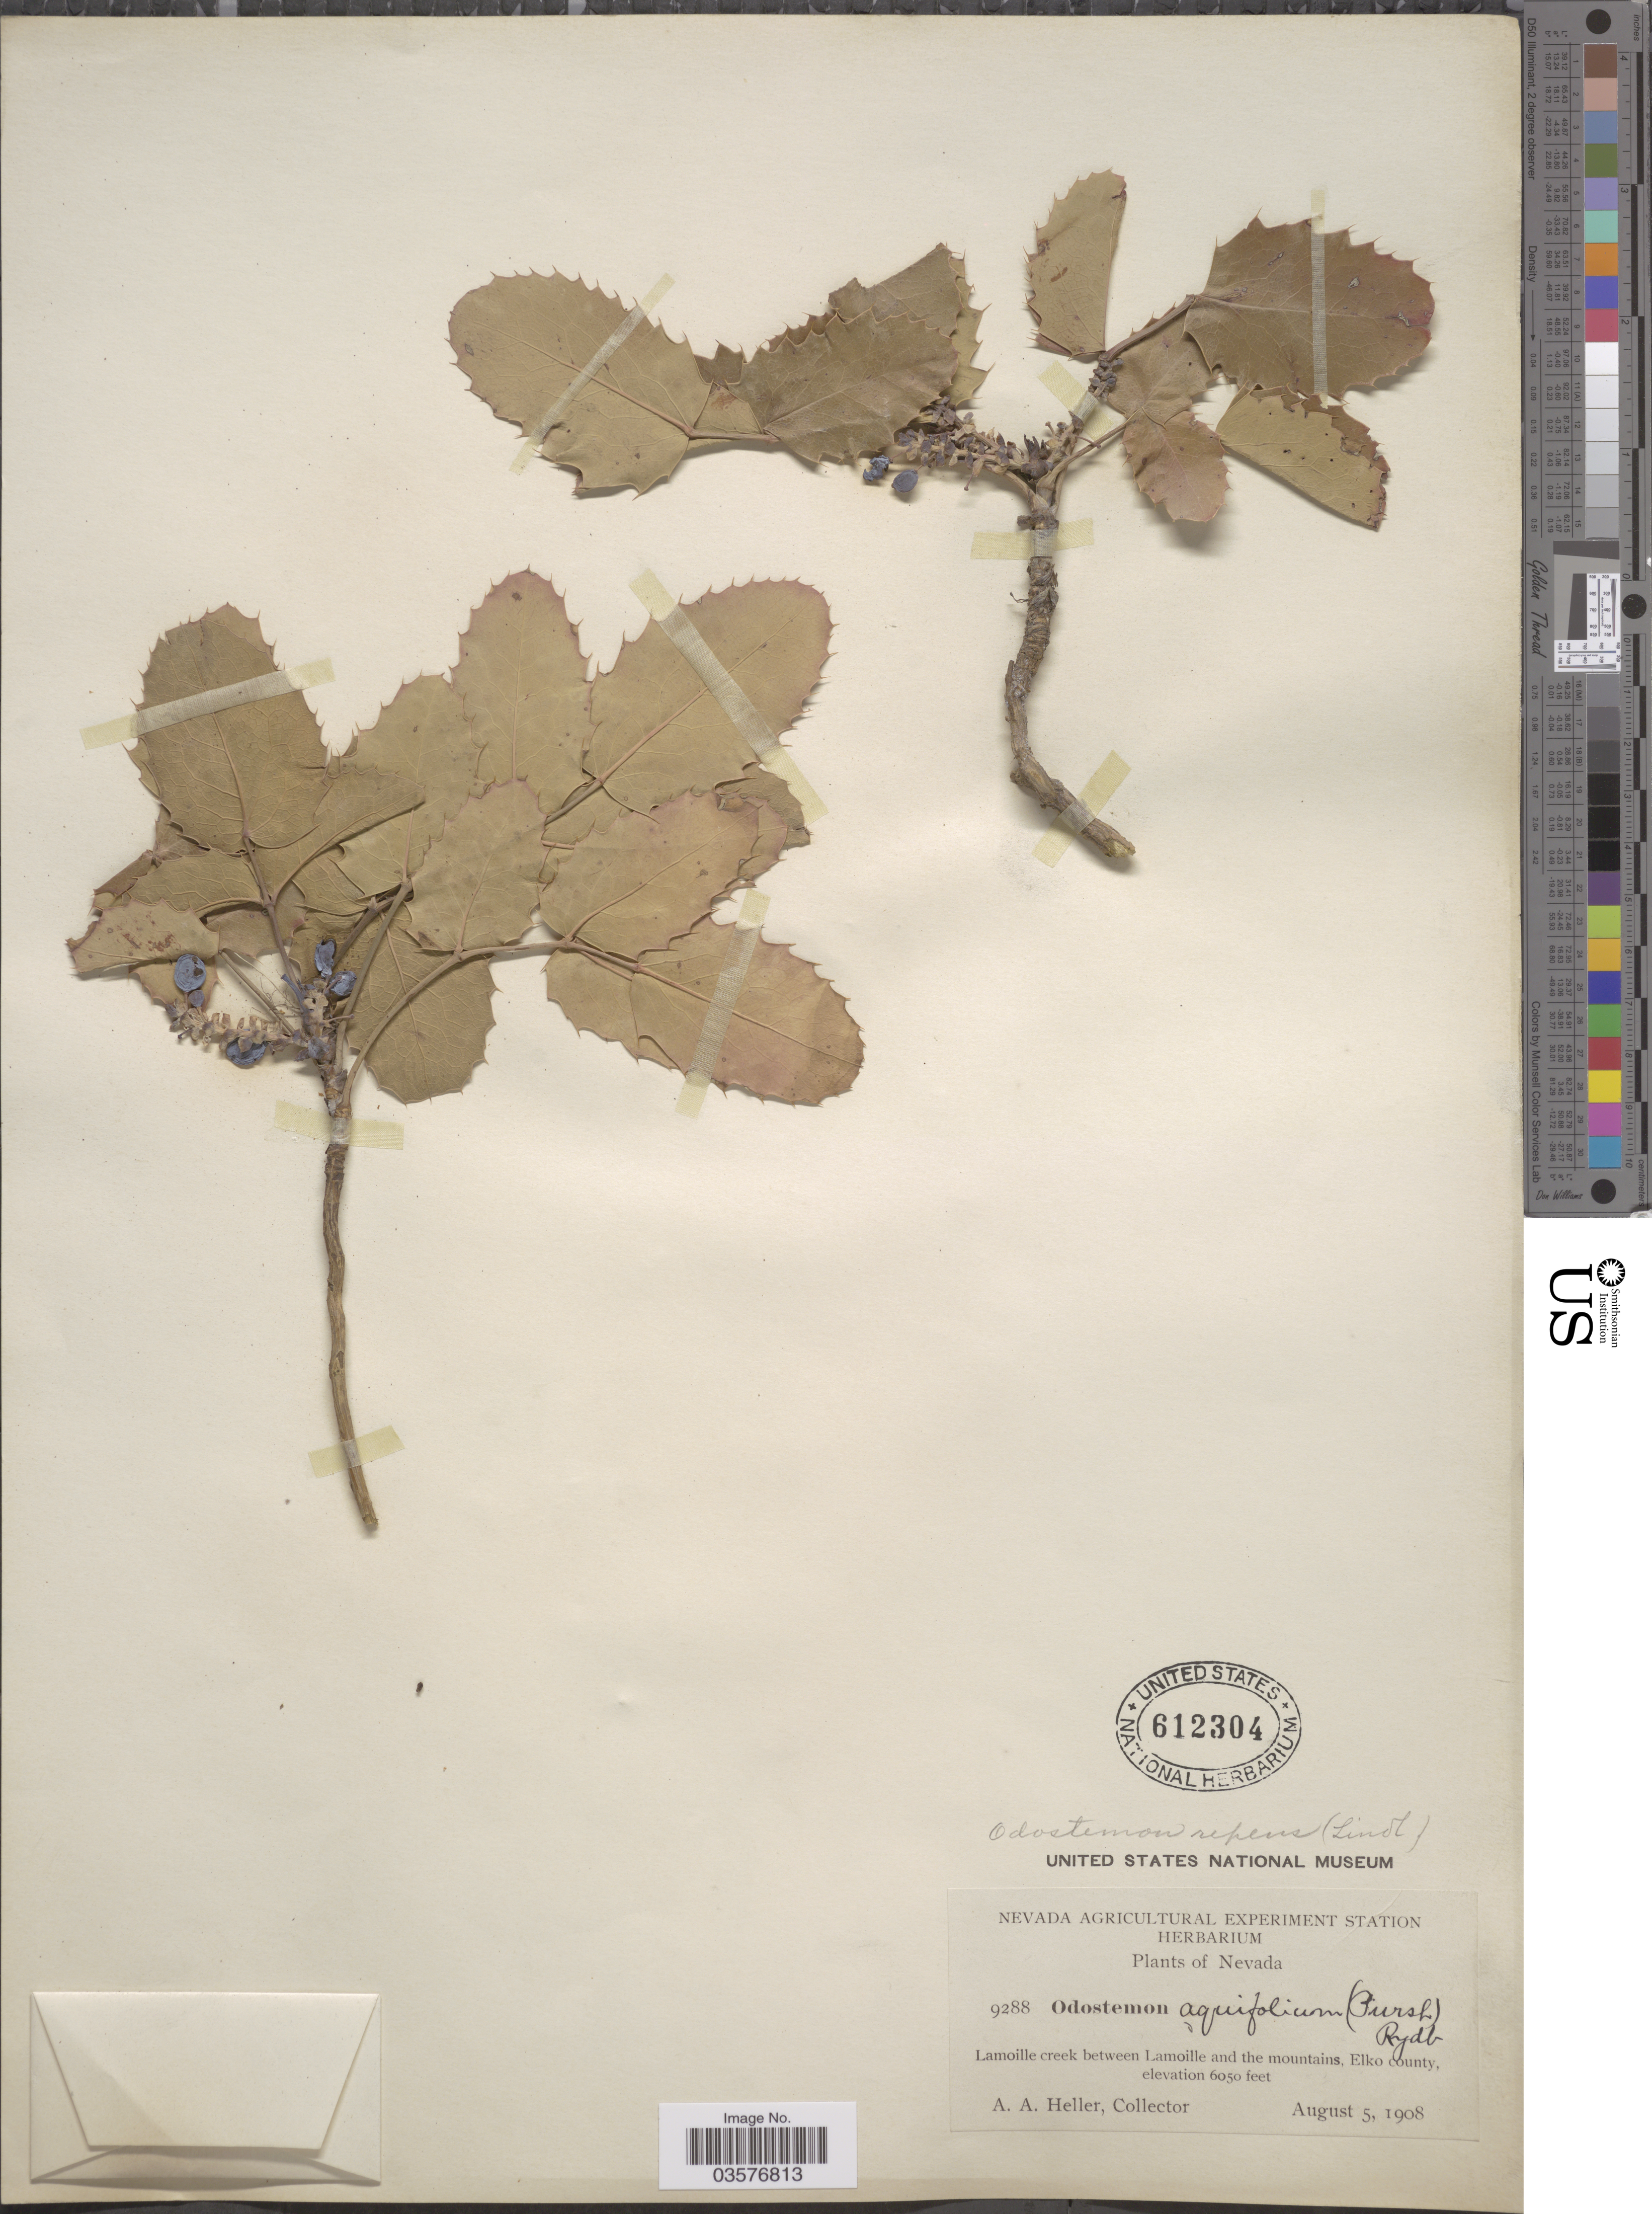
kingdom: Plantae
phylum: Tracheophyta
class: Magnoliopsida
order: Ranunculales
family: Berberidaceae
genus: Mahonia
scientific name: Mahonia repens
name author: (Lindl.) G. Don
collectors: A. A. Heller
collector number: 9288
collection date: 1908-08-05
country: United States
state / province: Nevada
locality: Lamoille creek between Lamoille and the mountains, Elko county.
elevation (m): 1844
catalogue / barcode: US 612304